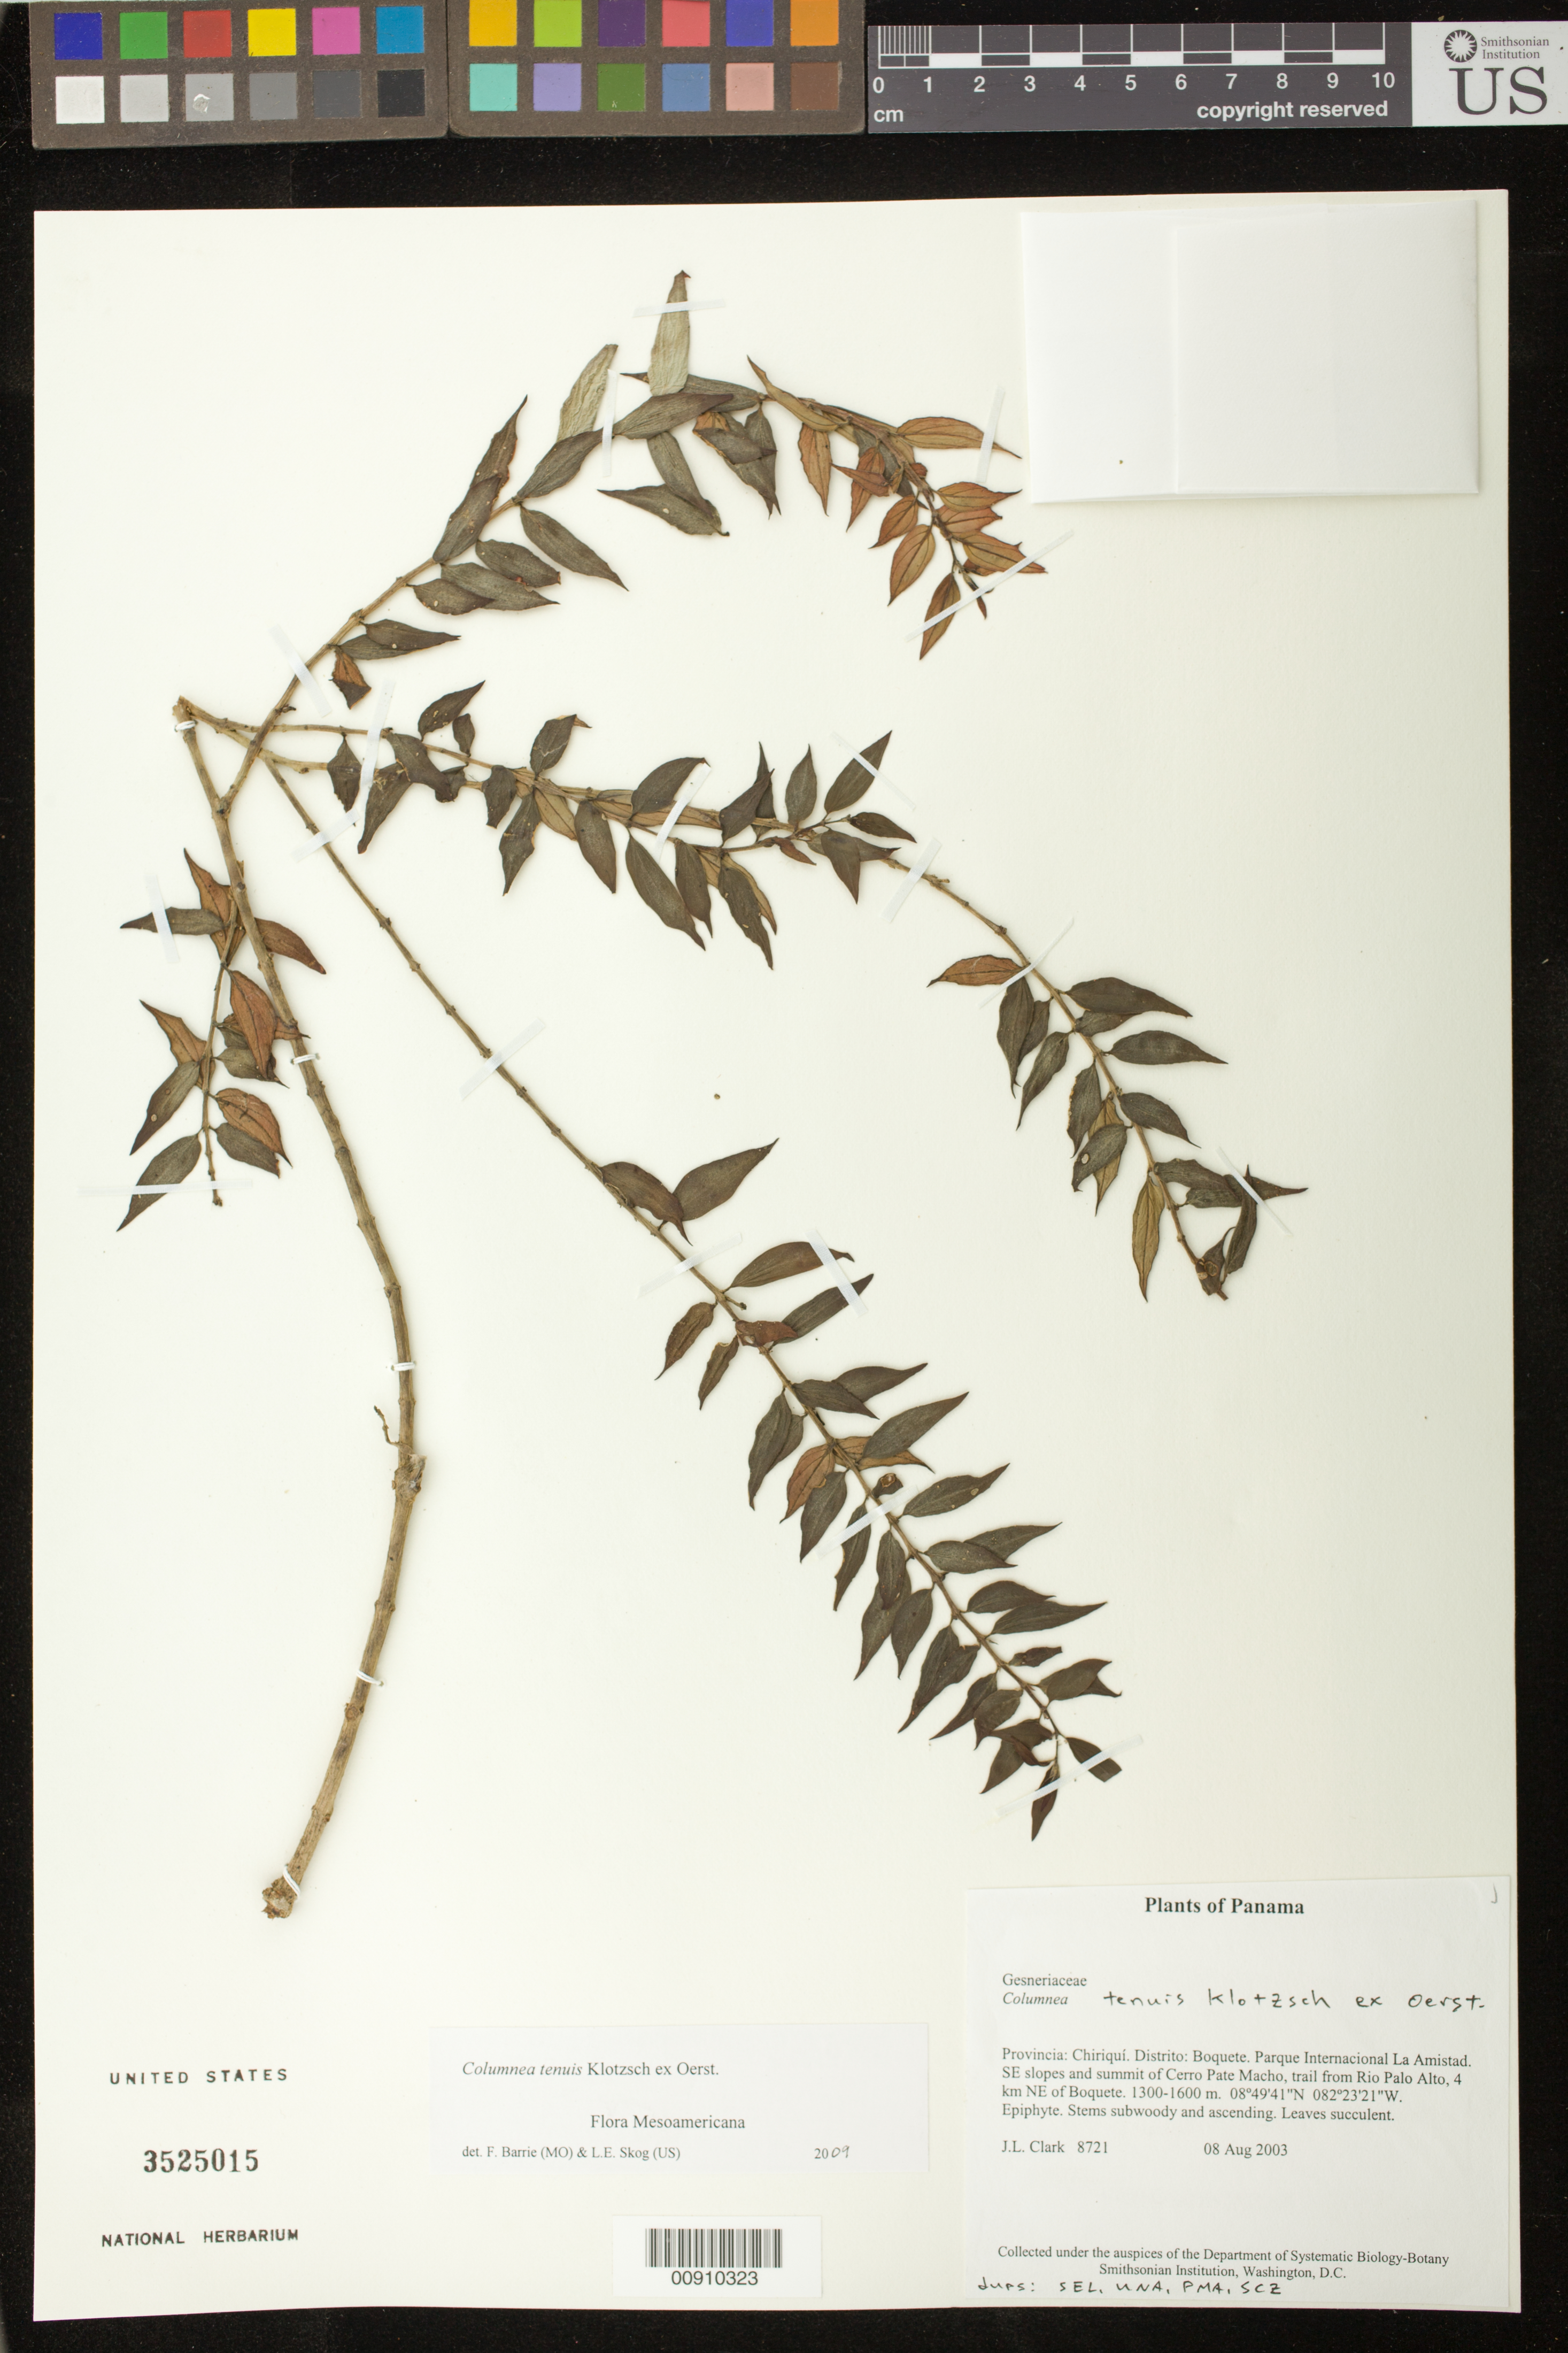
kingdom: Plantae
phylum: Tracheophyta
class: Magnoliopsida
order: Lamiales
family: Gesneriaceae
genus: Columnea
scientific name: Columnea tenuis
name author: Klotzsch ex Oerst.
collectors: J. L. Clark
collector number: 8721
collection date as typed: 08 Aug 2003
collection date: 2003-08-08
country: Panama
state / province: Chiriquí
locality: Boquete. Parque Internacional La Amistad. SE slopes and summit of Cerro Pate Macho, trail from Rio Palo Alto, 4 km NE of Boquete.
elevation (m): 1300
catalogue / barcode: US 3525015